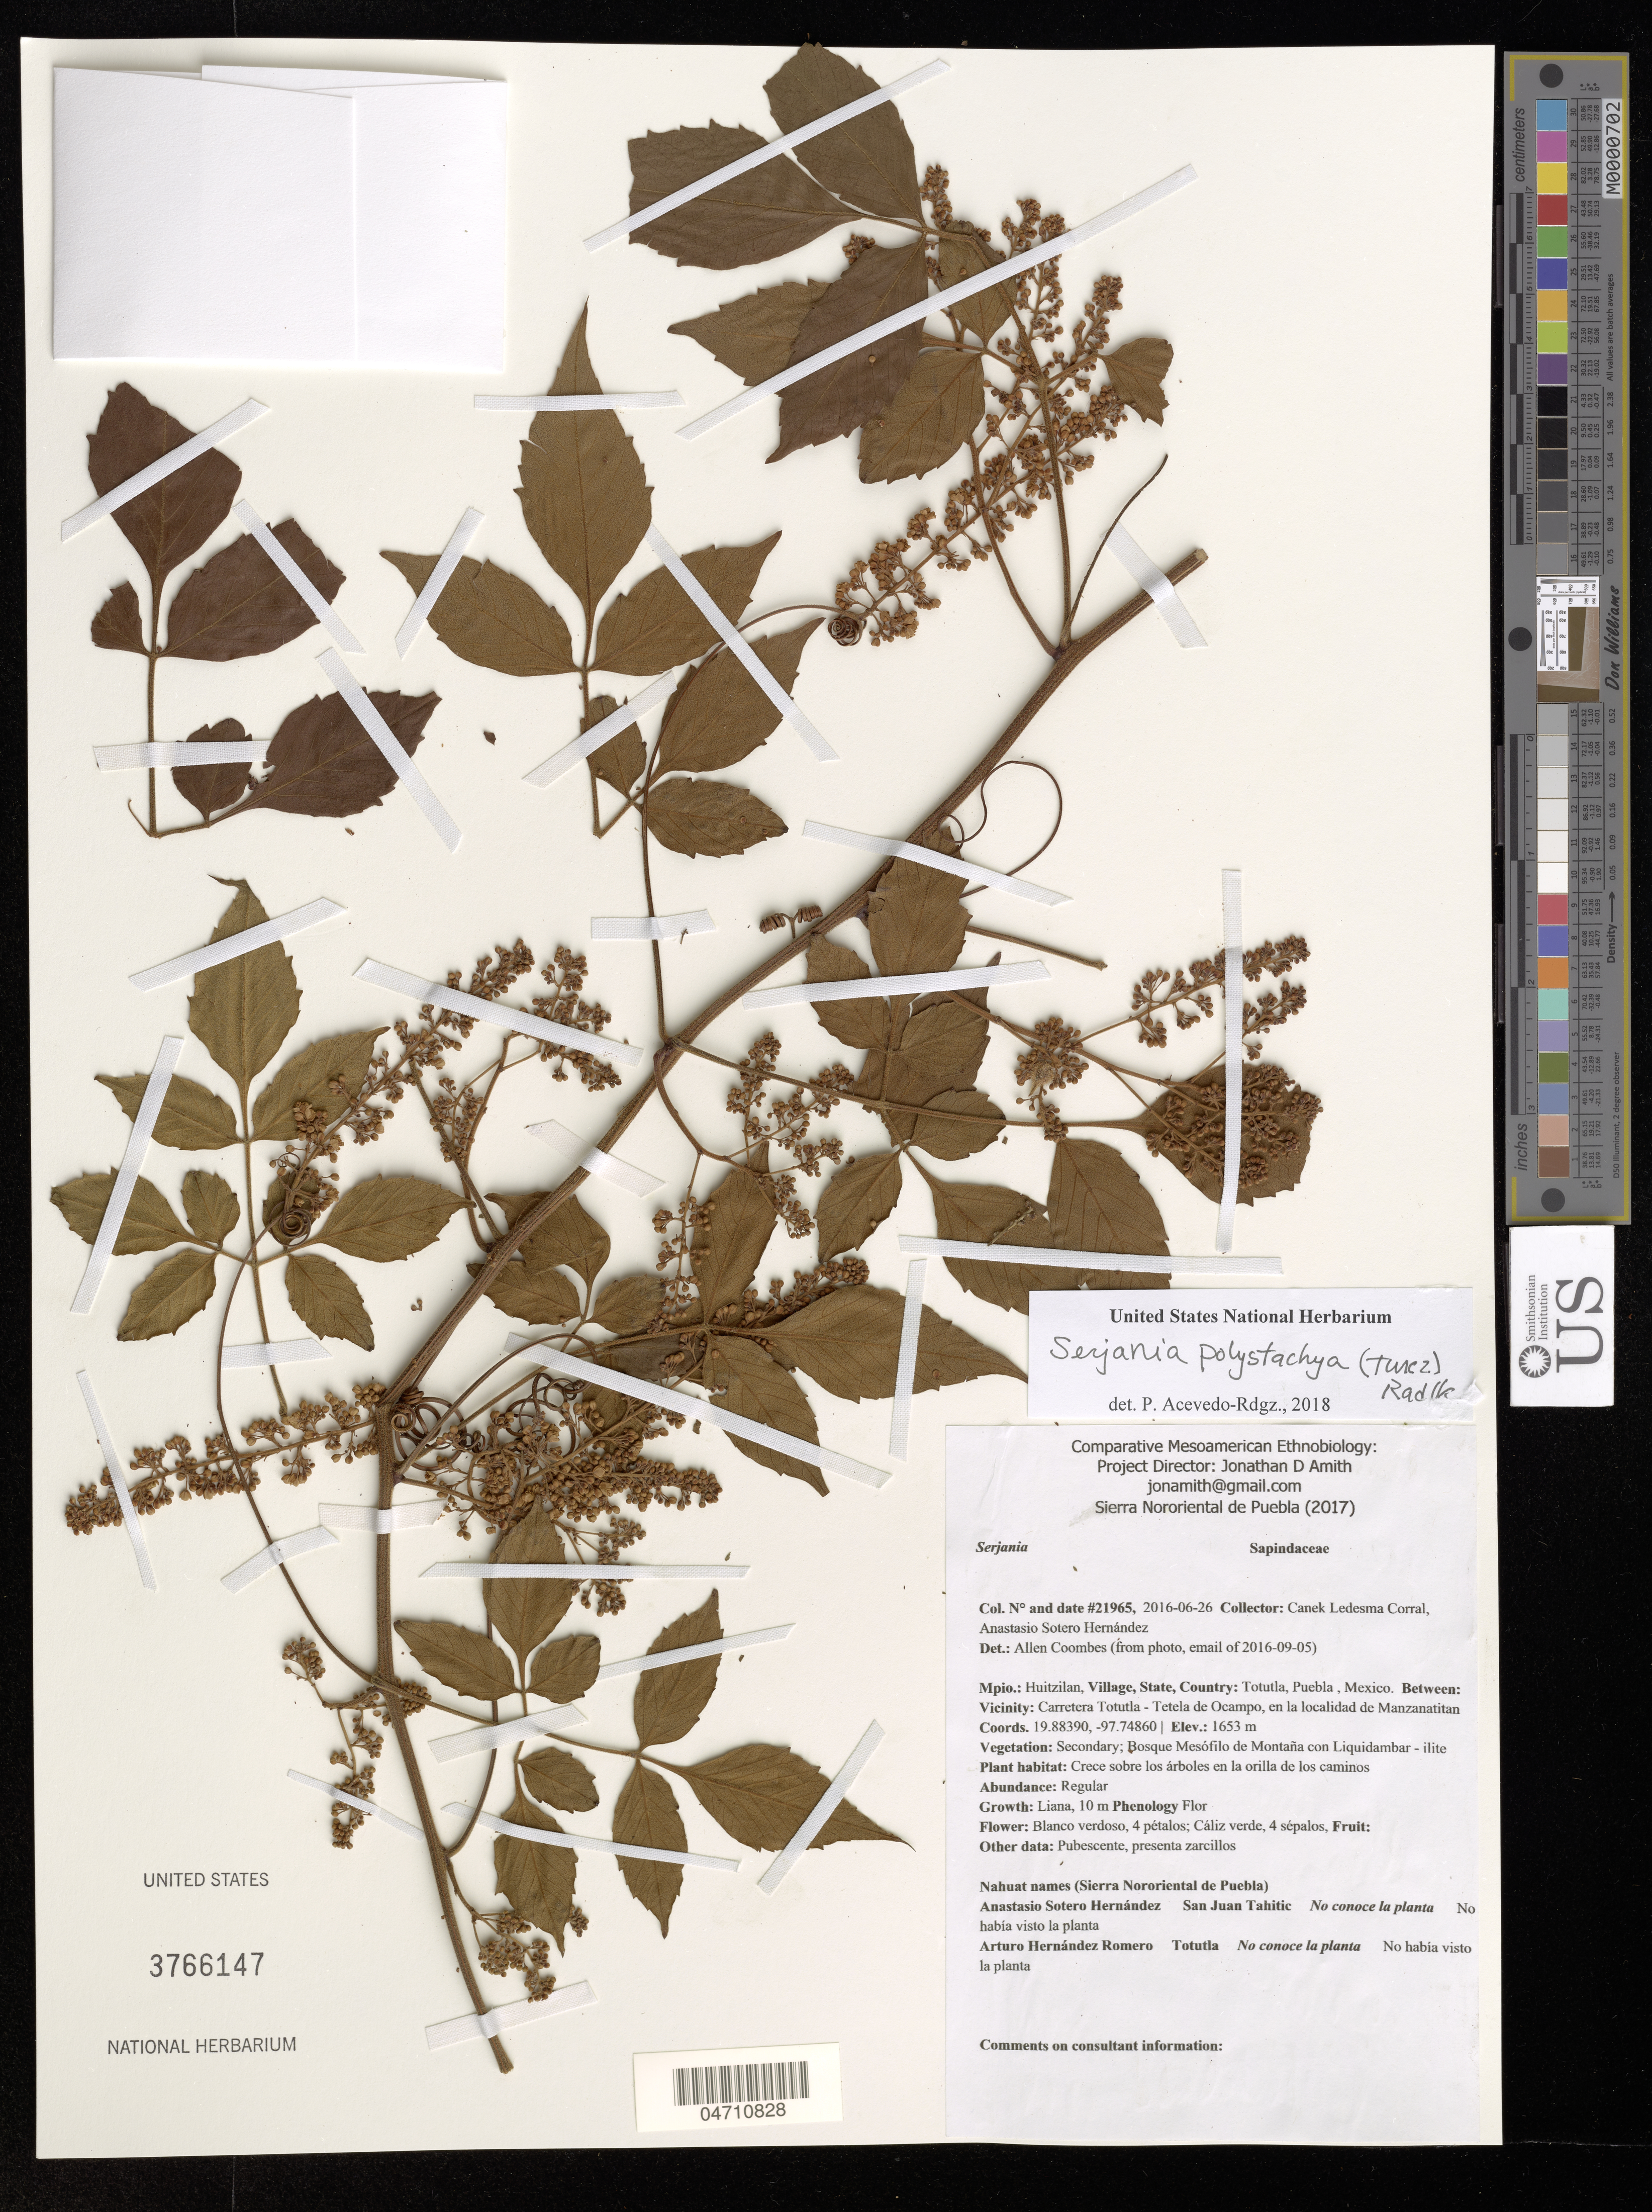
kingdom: Plantae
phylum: Tracheophyta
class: Magnoliopsida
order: Sapindales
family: Sapindaceae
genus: Serjania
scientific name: Serjania polystachya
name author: (Turcz.) Radlk.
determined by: Acevedo-Rodriguez, P., (US), Smithsonian Institution - National Museum of Natural History (UNITED STATES)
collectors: Canek Ledesma C. & A. Hernández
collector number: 21965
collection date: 2016-06-26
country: Mexico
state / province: Puebla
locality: Mpio.: Huitzilan, Village: Totutla. Between: Vicinity: Carretera Totutla - Tetela de Ocampo, en la localidad de Manzanatitan.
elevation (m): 1653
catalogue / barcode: US 3766147